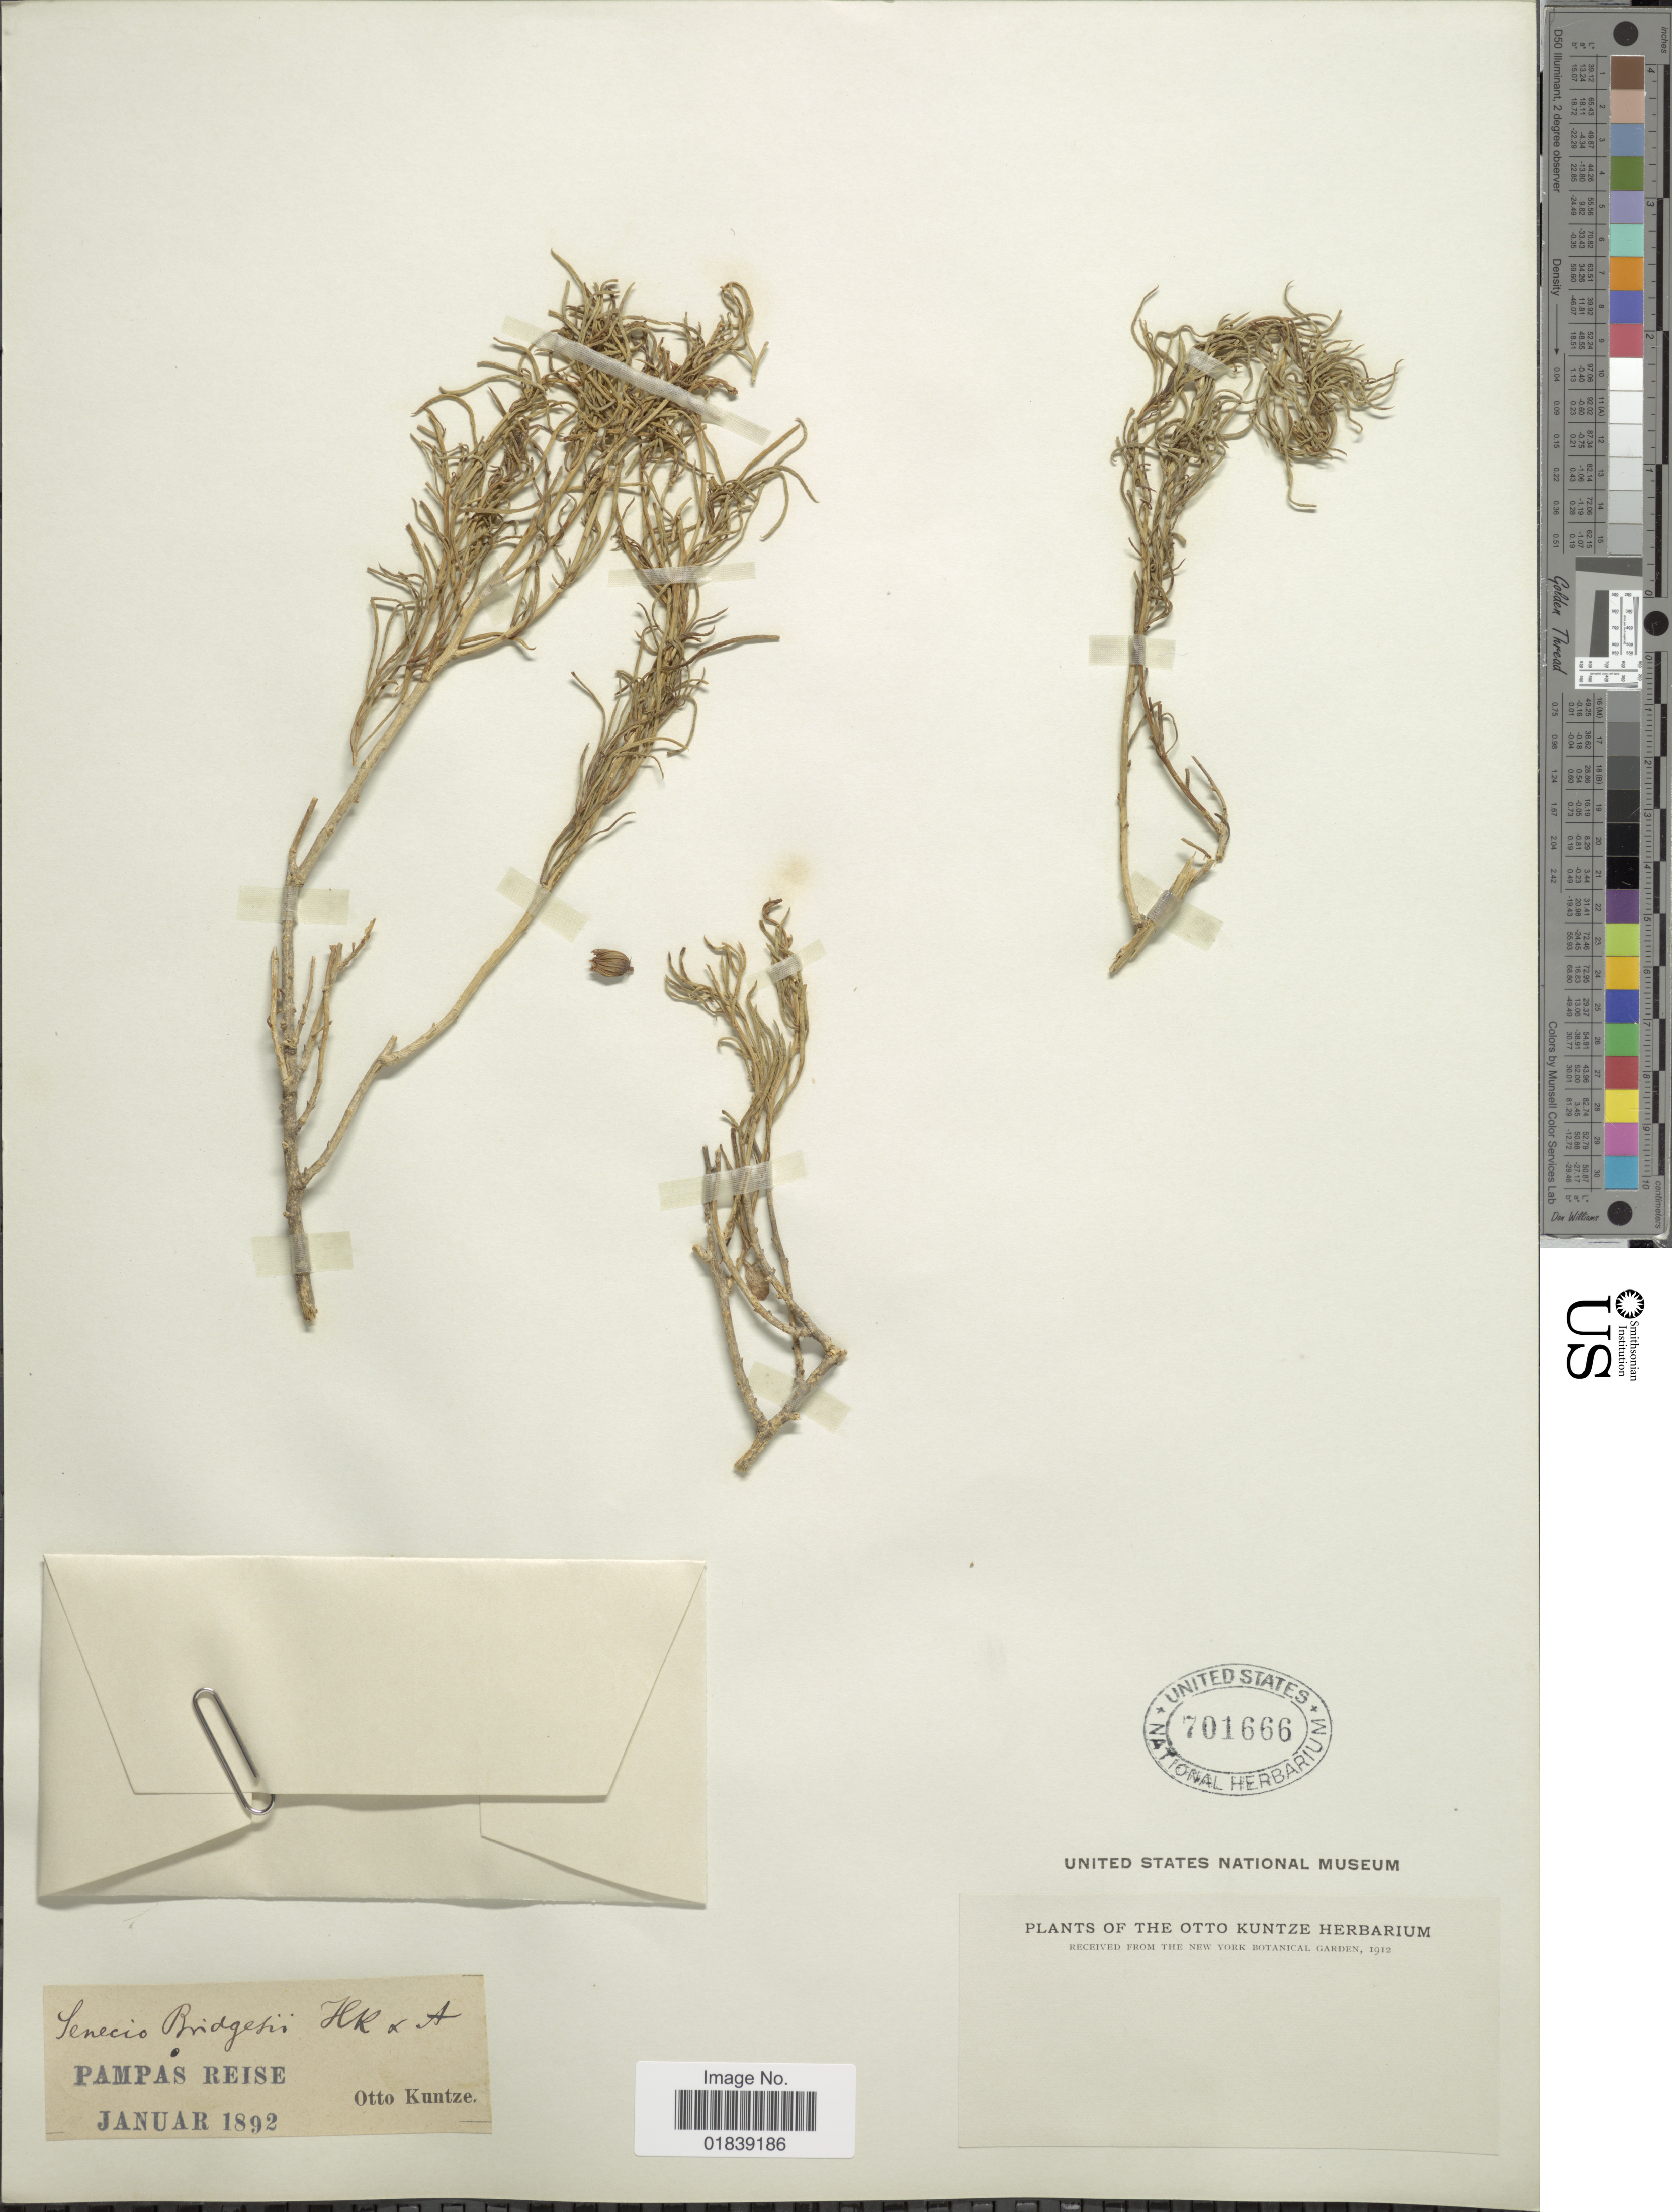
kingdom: Plantae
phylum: Tracheophyta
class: Magnoliopsida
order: Asterales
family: Asteraceae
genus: Senecio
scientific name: Senecio bridgesii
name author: Hook. & Arn.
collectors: C.E.O. Kuntze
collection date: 1892-01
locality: Pampas Reise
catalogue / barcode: US 701666